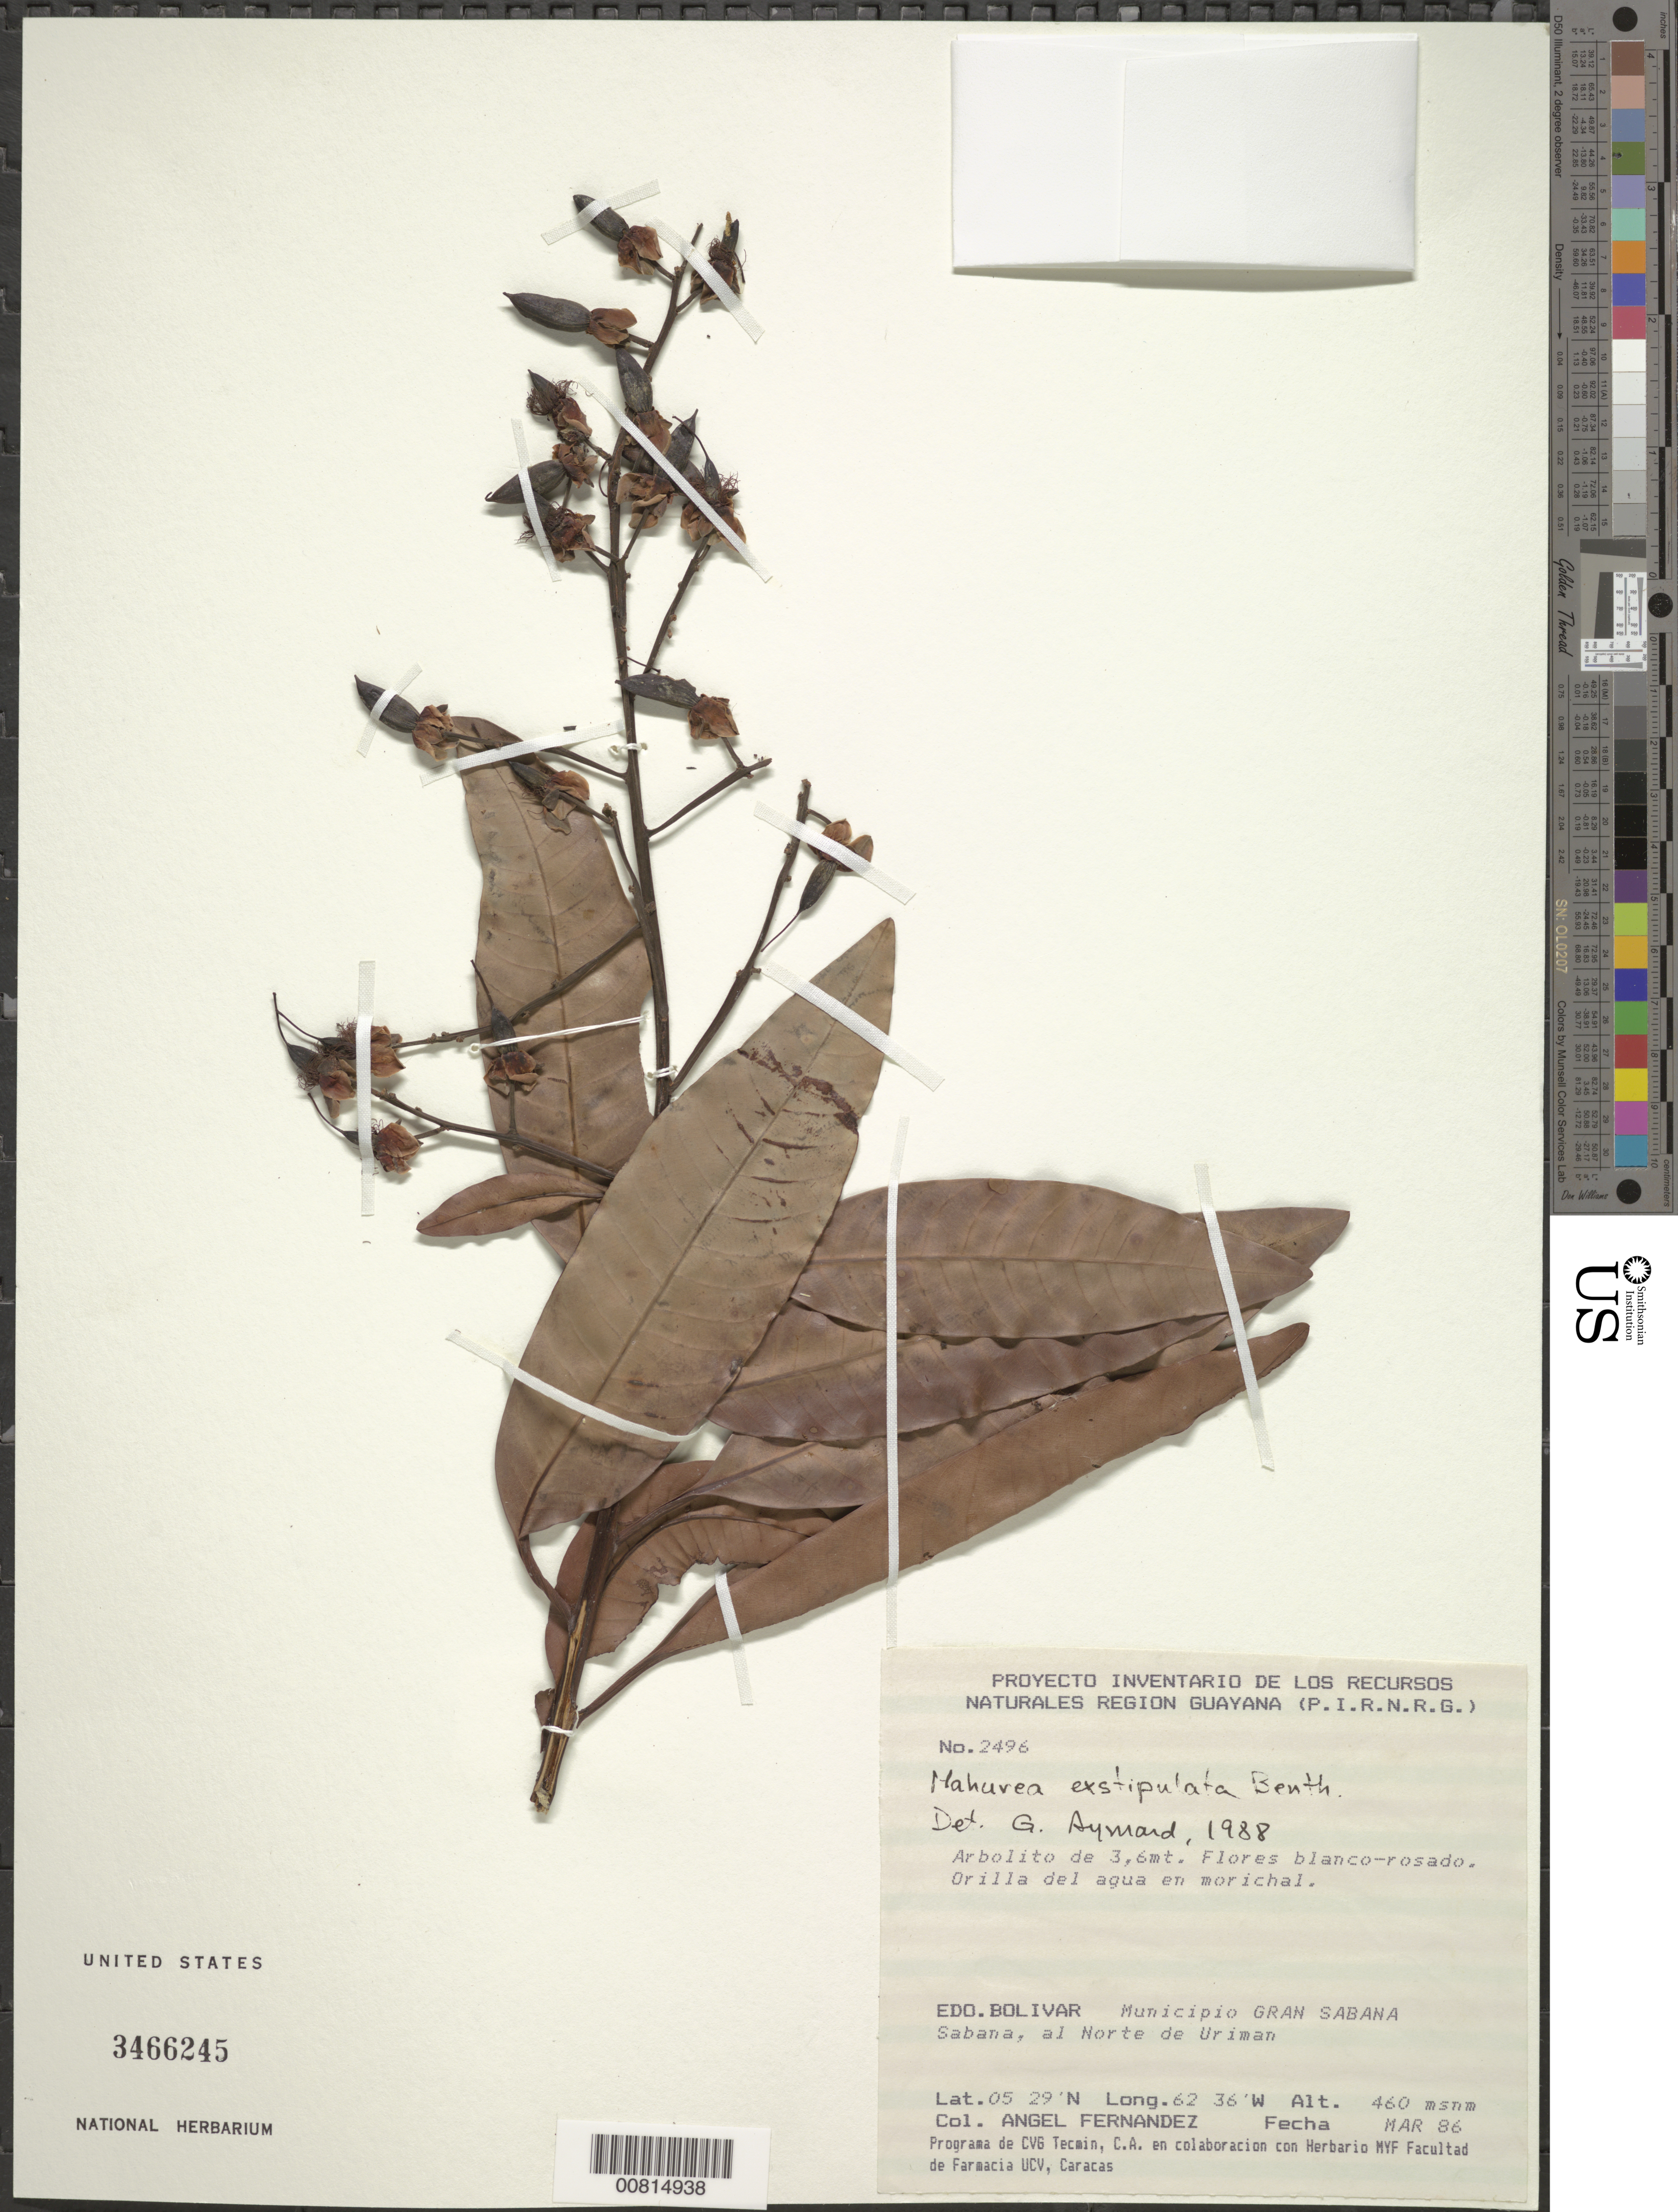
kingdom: Plantae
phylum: Tracheophyta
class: Magnoliopsida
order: Malpighiales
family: Calophyllaceae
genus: Mahurea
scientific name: Mahurea exstipulata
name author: Benth.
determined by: Aymard C., G. A., (PORT), Univ. Nac. Exp. de los Llanos Ezequiel Zamora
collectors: A. Fernández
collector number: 2496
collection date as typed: Mar-86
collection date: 1986-03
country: Venezuela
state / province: Bolívar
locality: Mun. Gran Sabana, N de Uriman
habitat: Orilla del agua en morichal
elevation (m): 460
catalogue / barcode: US 3466245